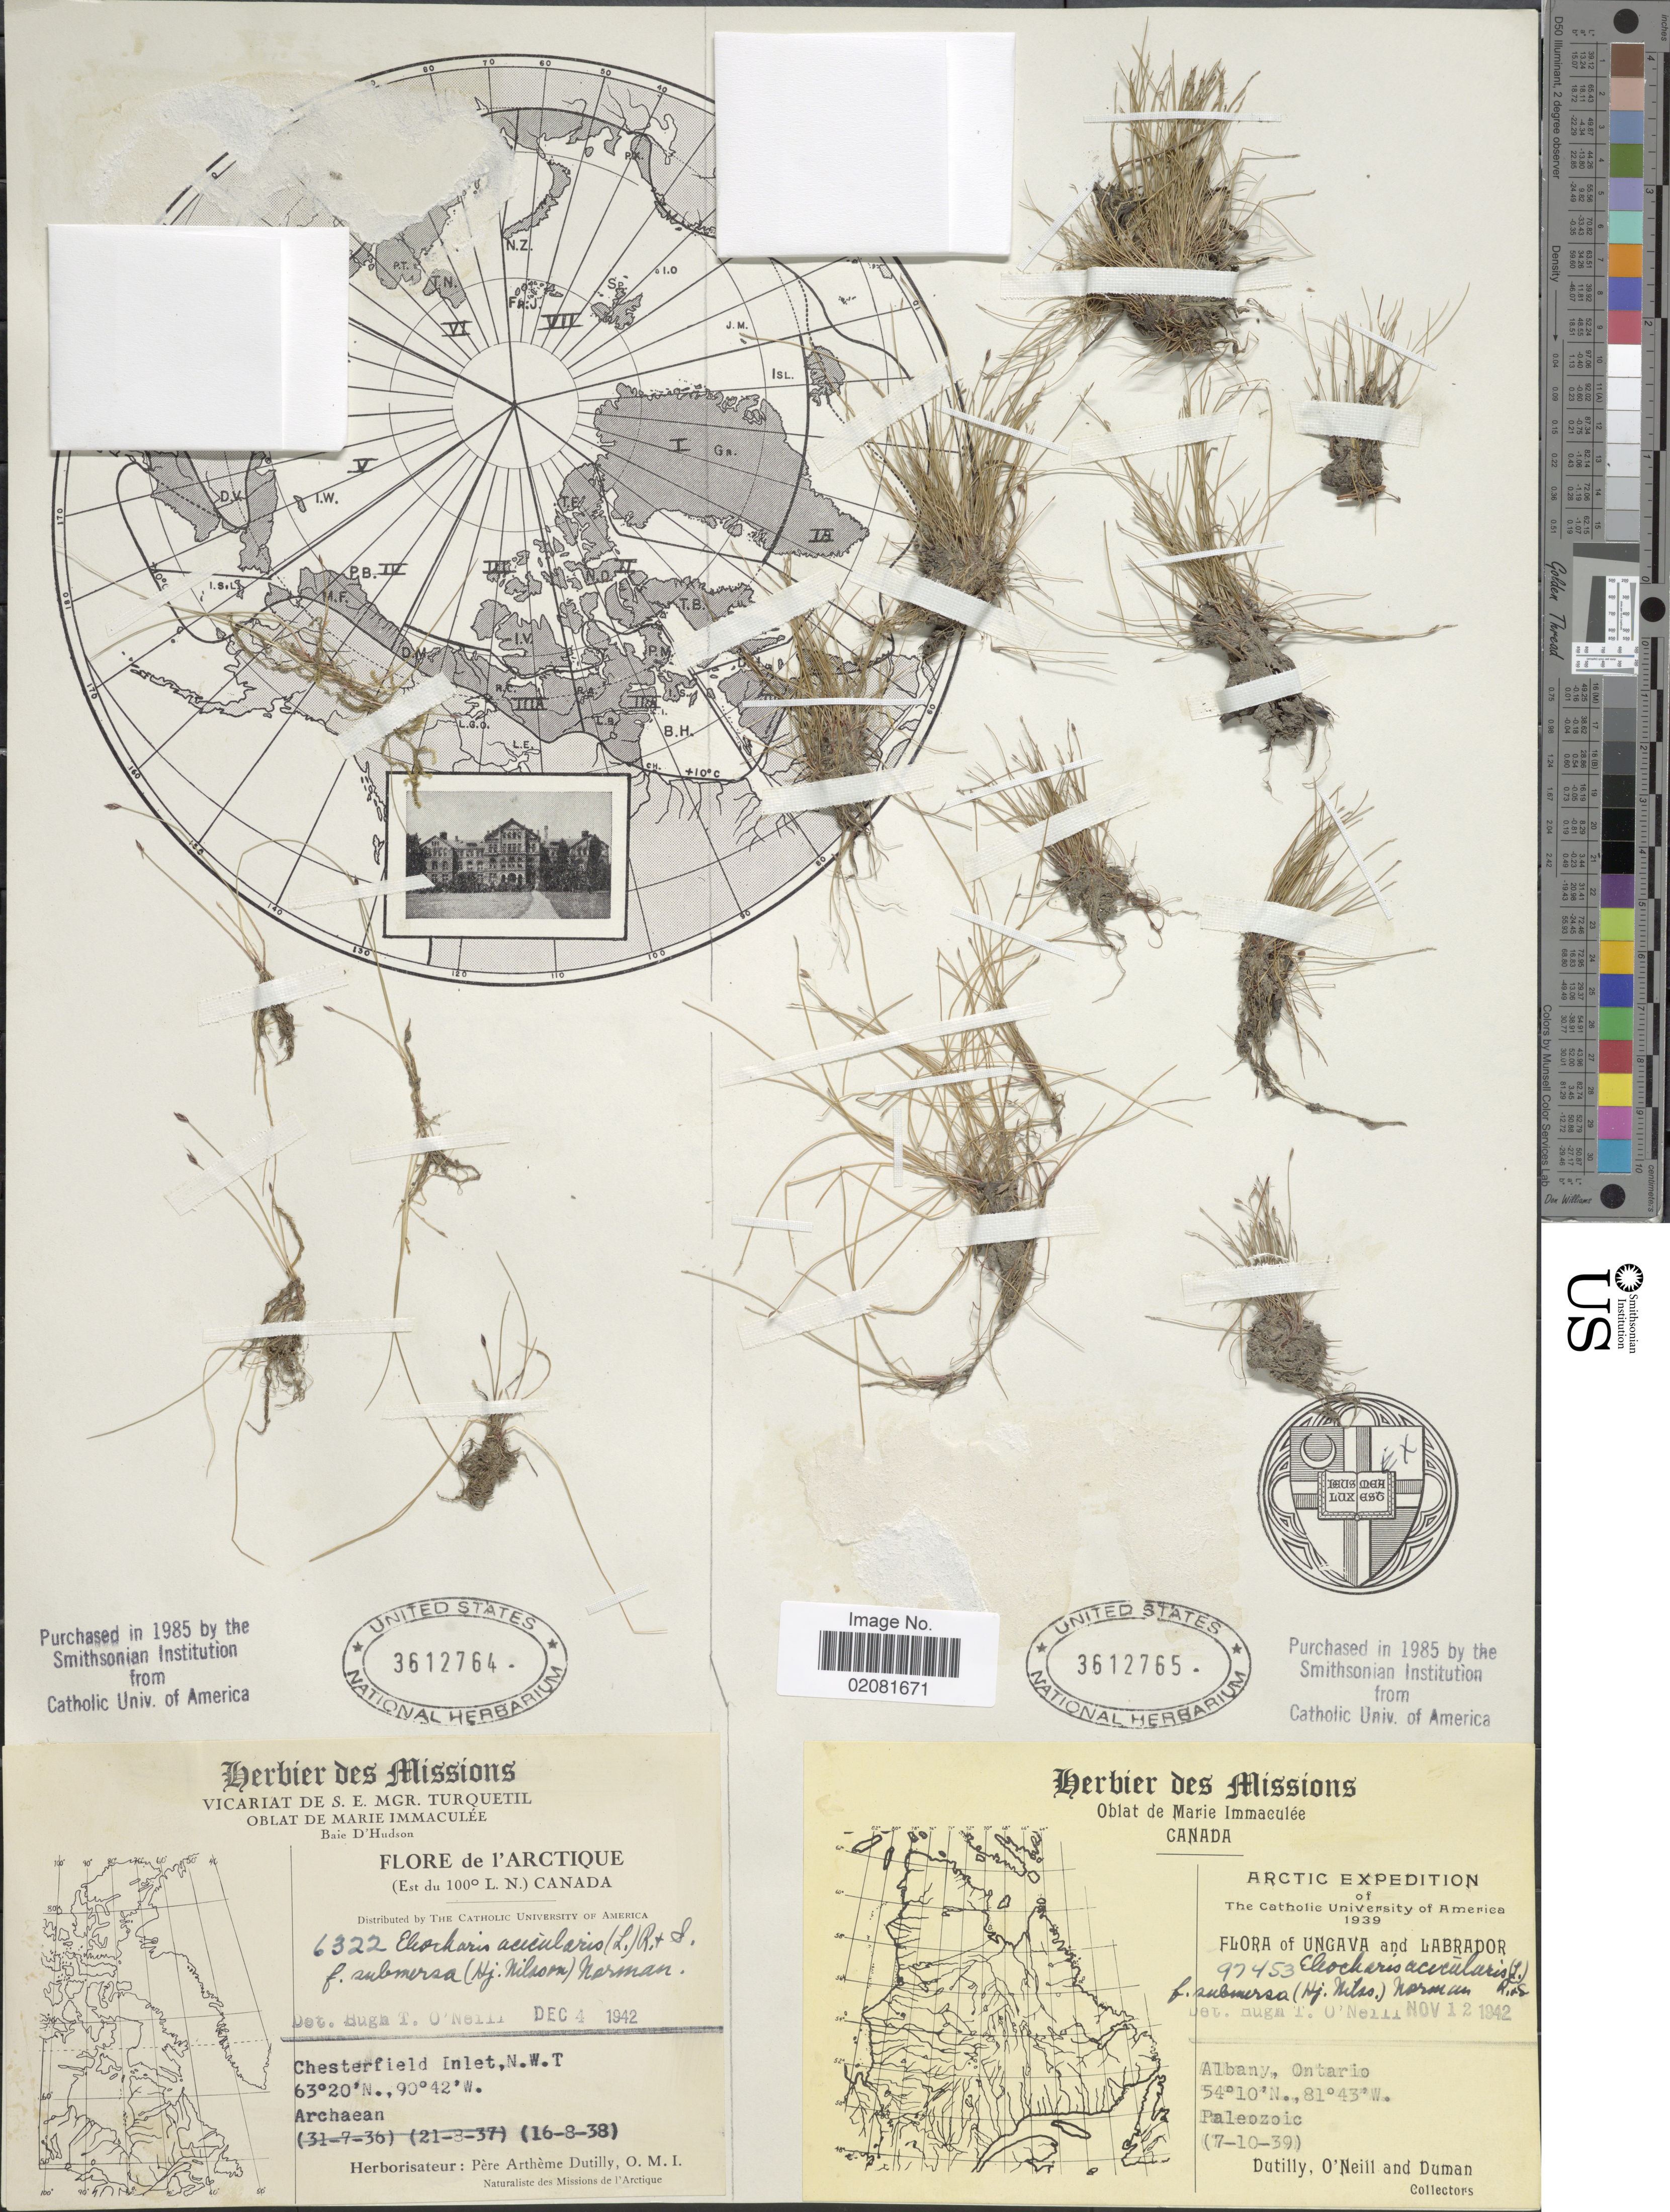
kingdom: Plantae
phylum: Tracheophyta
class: Liliopsida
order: Poales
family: Cyperaceae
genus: Eleocharis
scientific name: Eleocharis acicularis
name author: (L.) Roem. & Schult.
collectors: P. Dutilly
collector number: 6322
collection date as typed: Transcribed d/m/y: 16/8/38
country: Canada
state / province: Northwest Territories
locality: L'Arctique. (Est du 100° L. N.). Chesterfield Inlet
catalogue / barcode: US 3612764